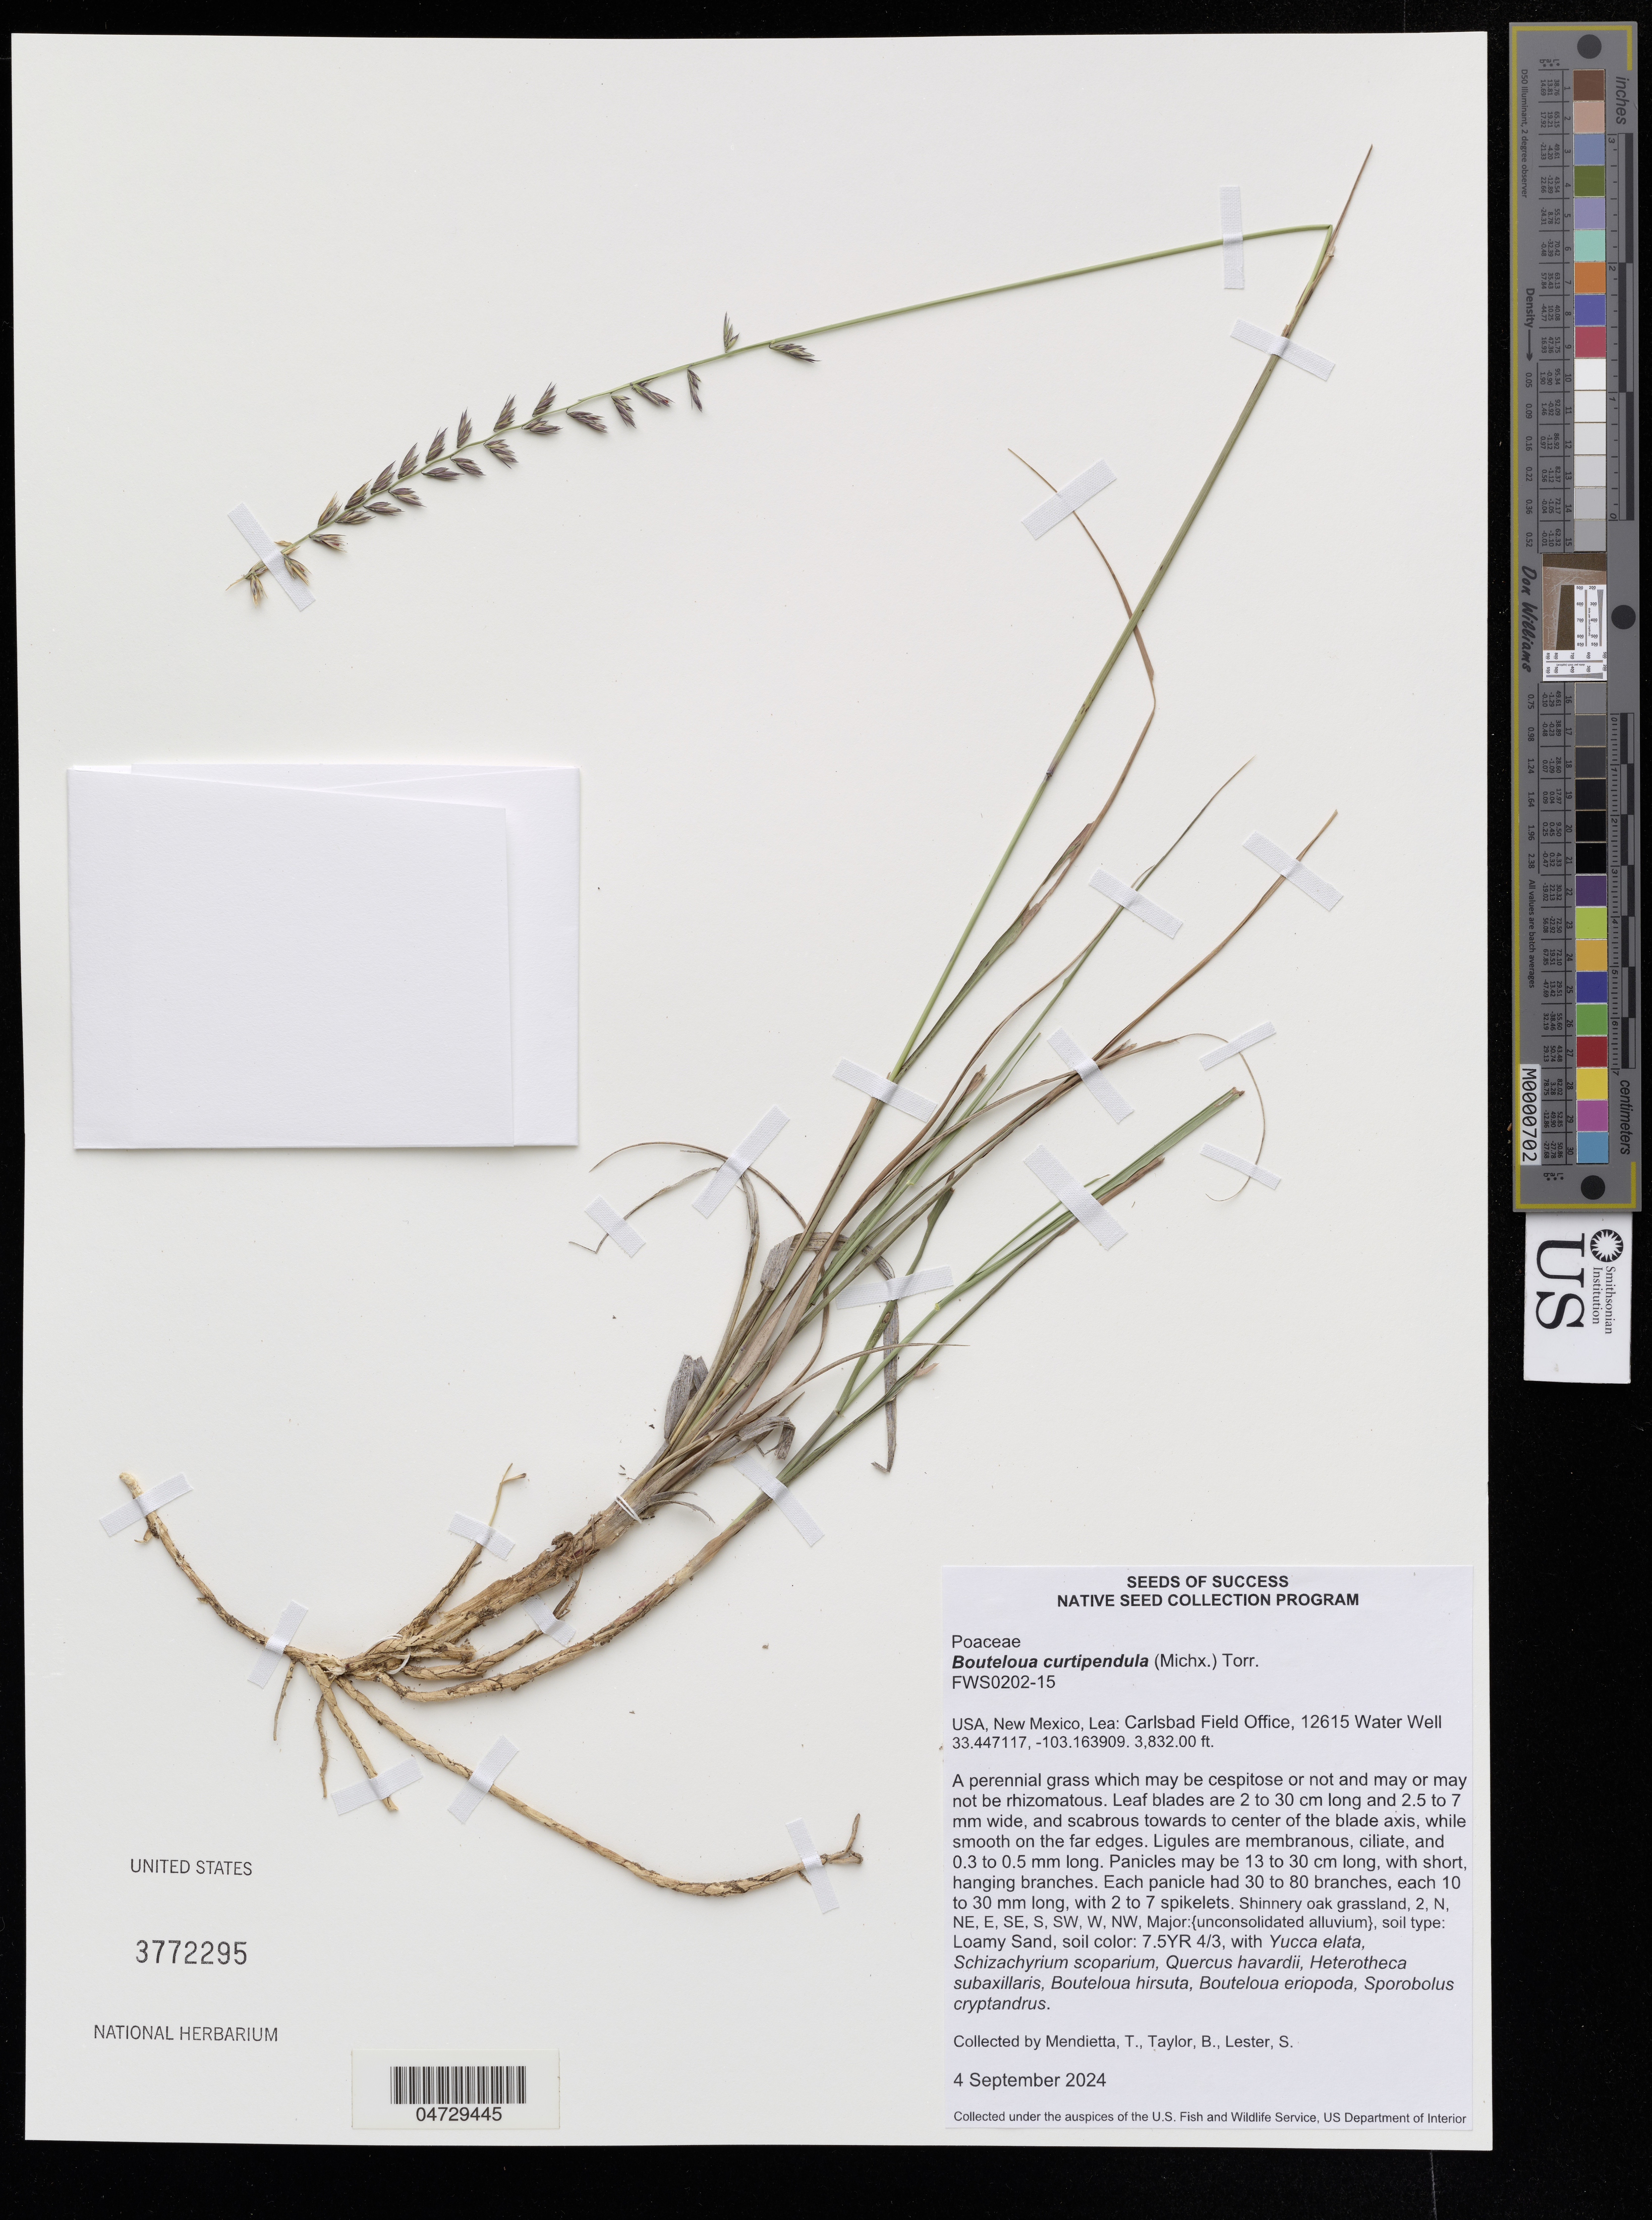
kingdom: Plantae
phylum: Tracheophyta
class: Liliopsida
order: Poales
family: Poaceae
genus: Bouteloua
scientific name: Bouteloua curtipendula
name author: (Michx.) Torr.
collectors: T. Mendietta, B. Taylor & S. Lester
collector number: FWS0202-15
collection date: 2024-09-04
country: United States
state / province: New Mexico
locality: USA, New Mexico, Lea: Carlsbad Field Office, 12615 Water Well.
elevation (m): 1167.99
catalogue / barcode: US 3772295